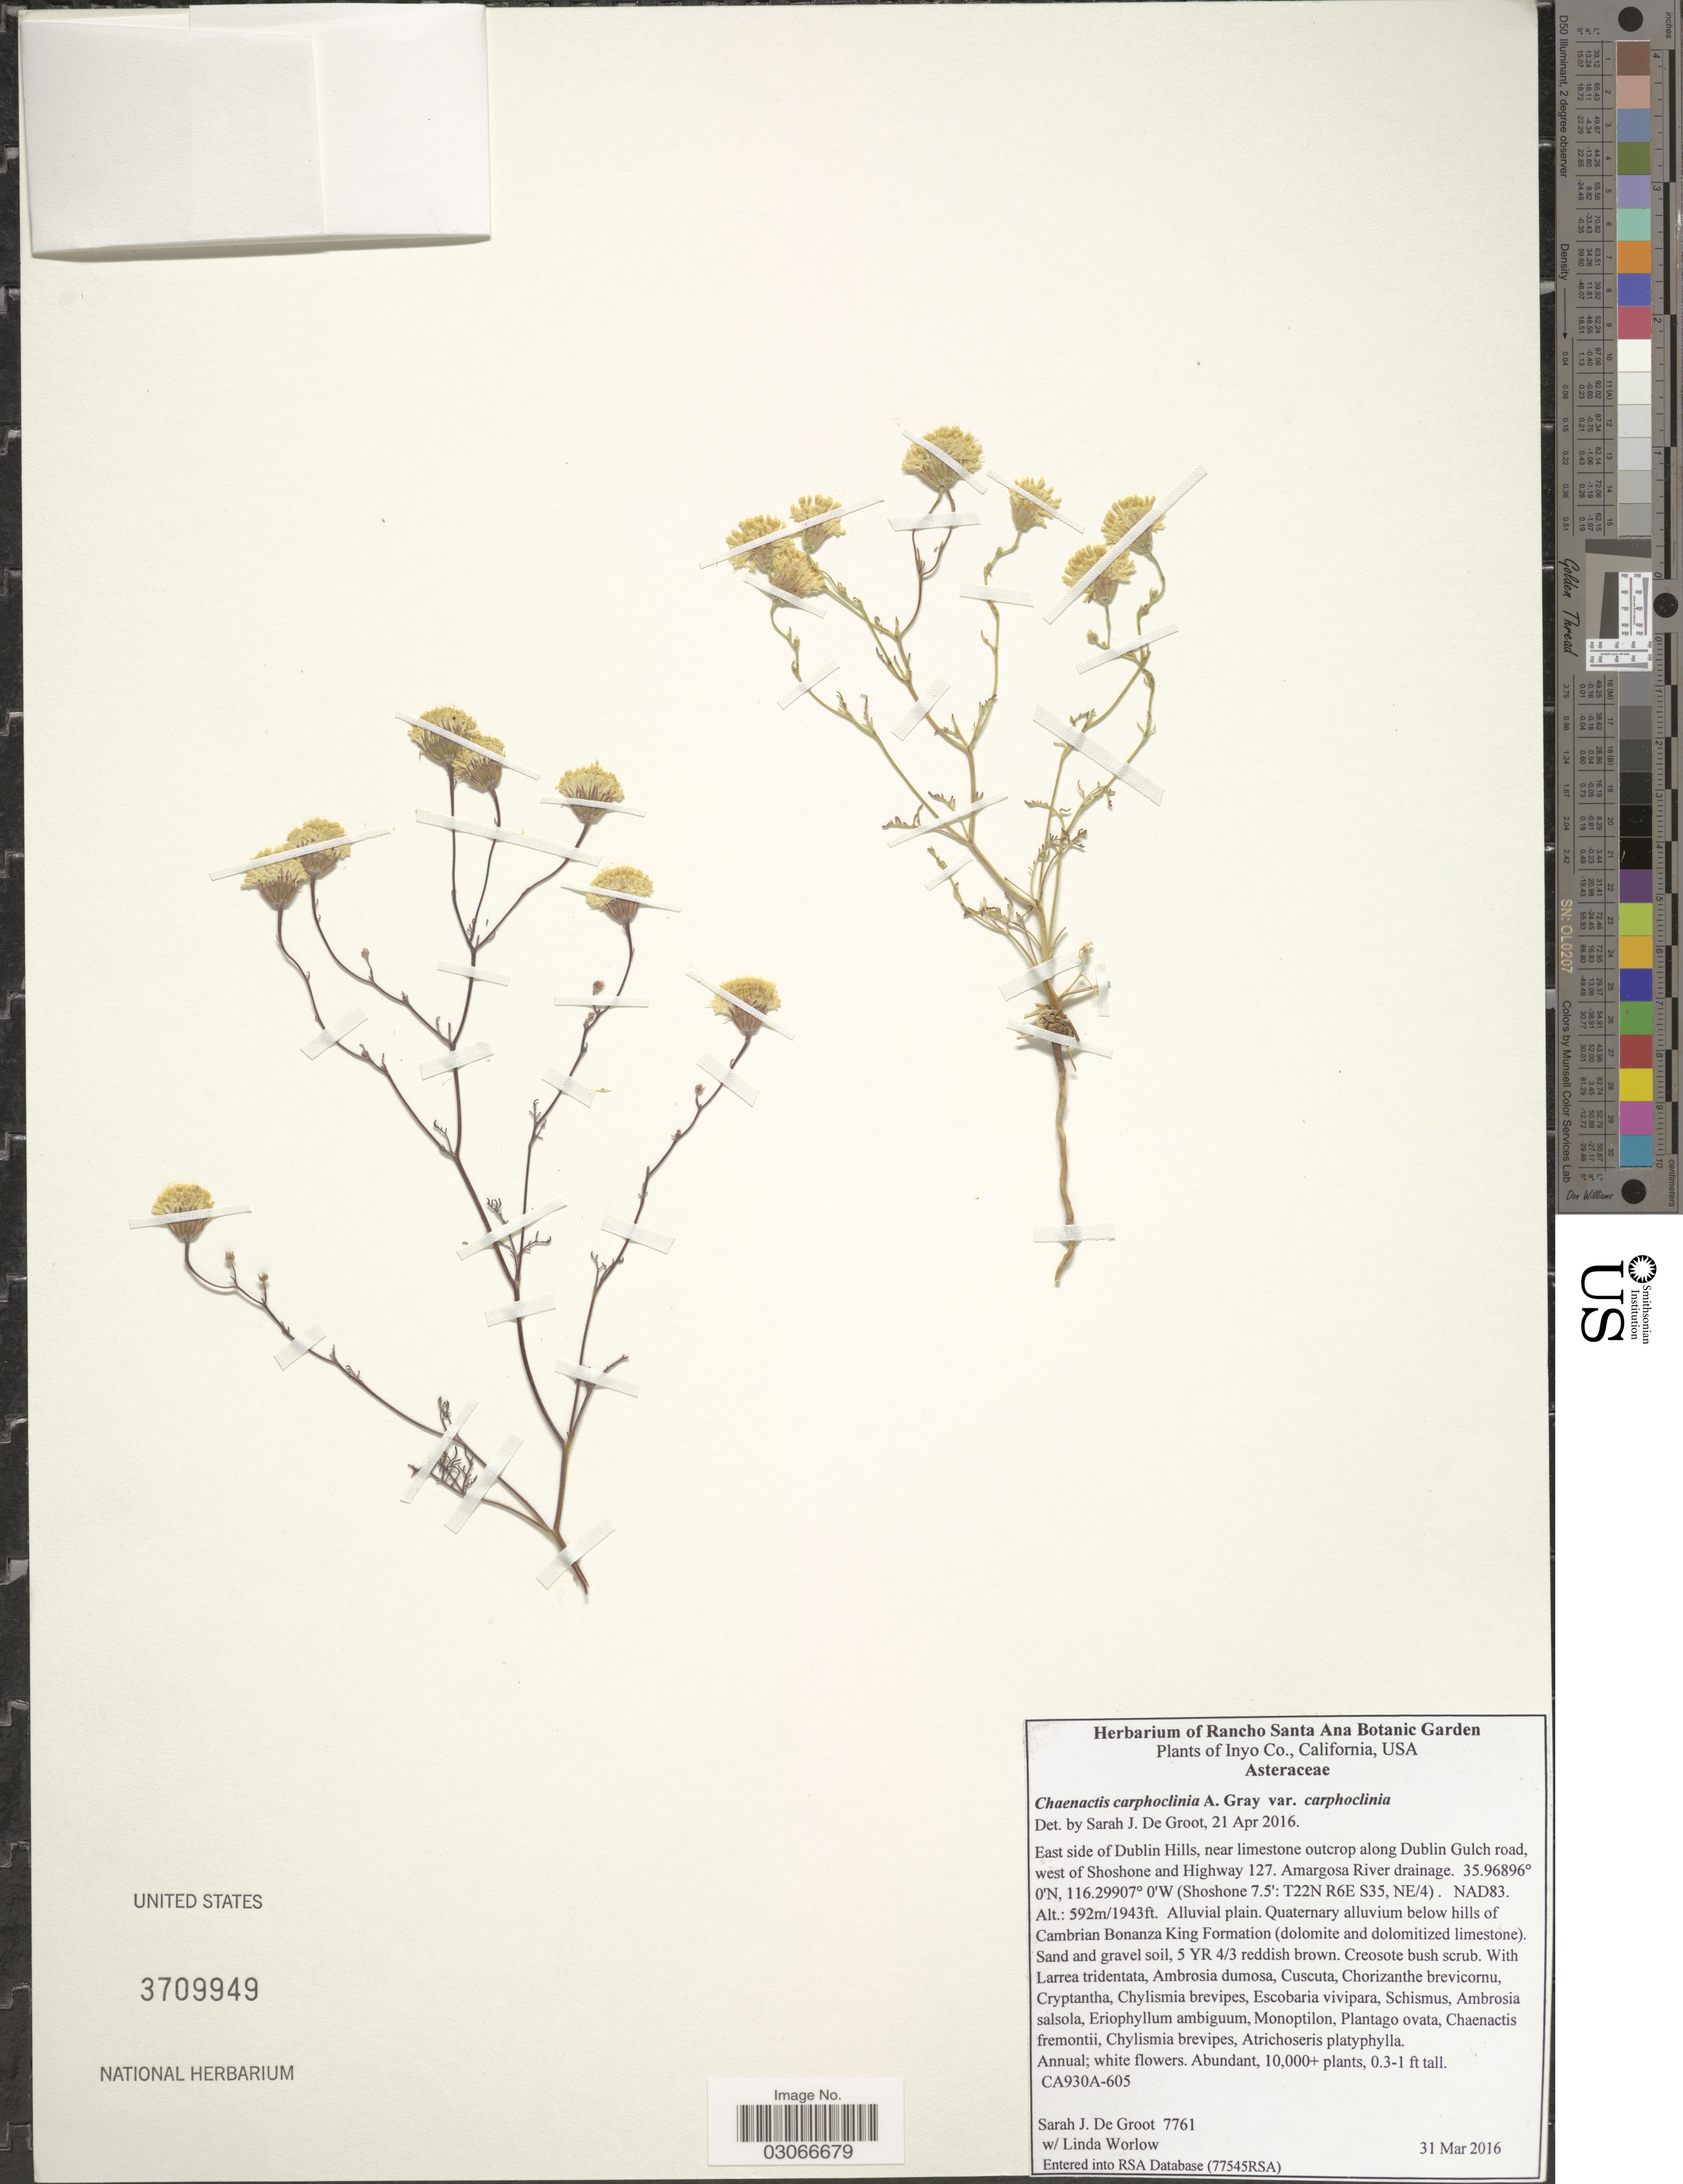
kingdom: Plantae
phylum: Tracheophyta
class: Magnoliopsida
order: Asterales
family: Asteraceae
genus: Chaenactis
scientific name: Chaenactis carphoclinia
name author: A. Gray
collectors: S. De Groot & L. Worlow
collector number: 7761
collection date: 2016-03-31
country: United States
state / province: California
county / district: Inyo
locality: Inyo Co. East side of Dublin Hills, near limestone outcrop along Dublin Gulch road, west of Shoshone and Highway 127. Amargosa River drainage.(Shoshone 7.5': T22N R6E S35, NE/4).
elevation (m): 592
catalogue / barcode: US 3709949